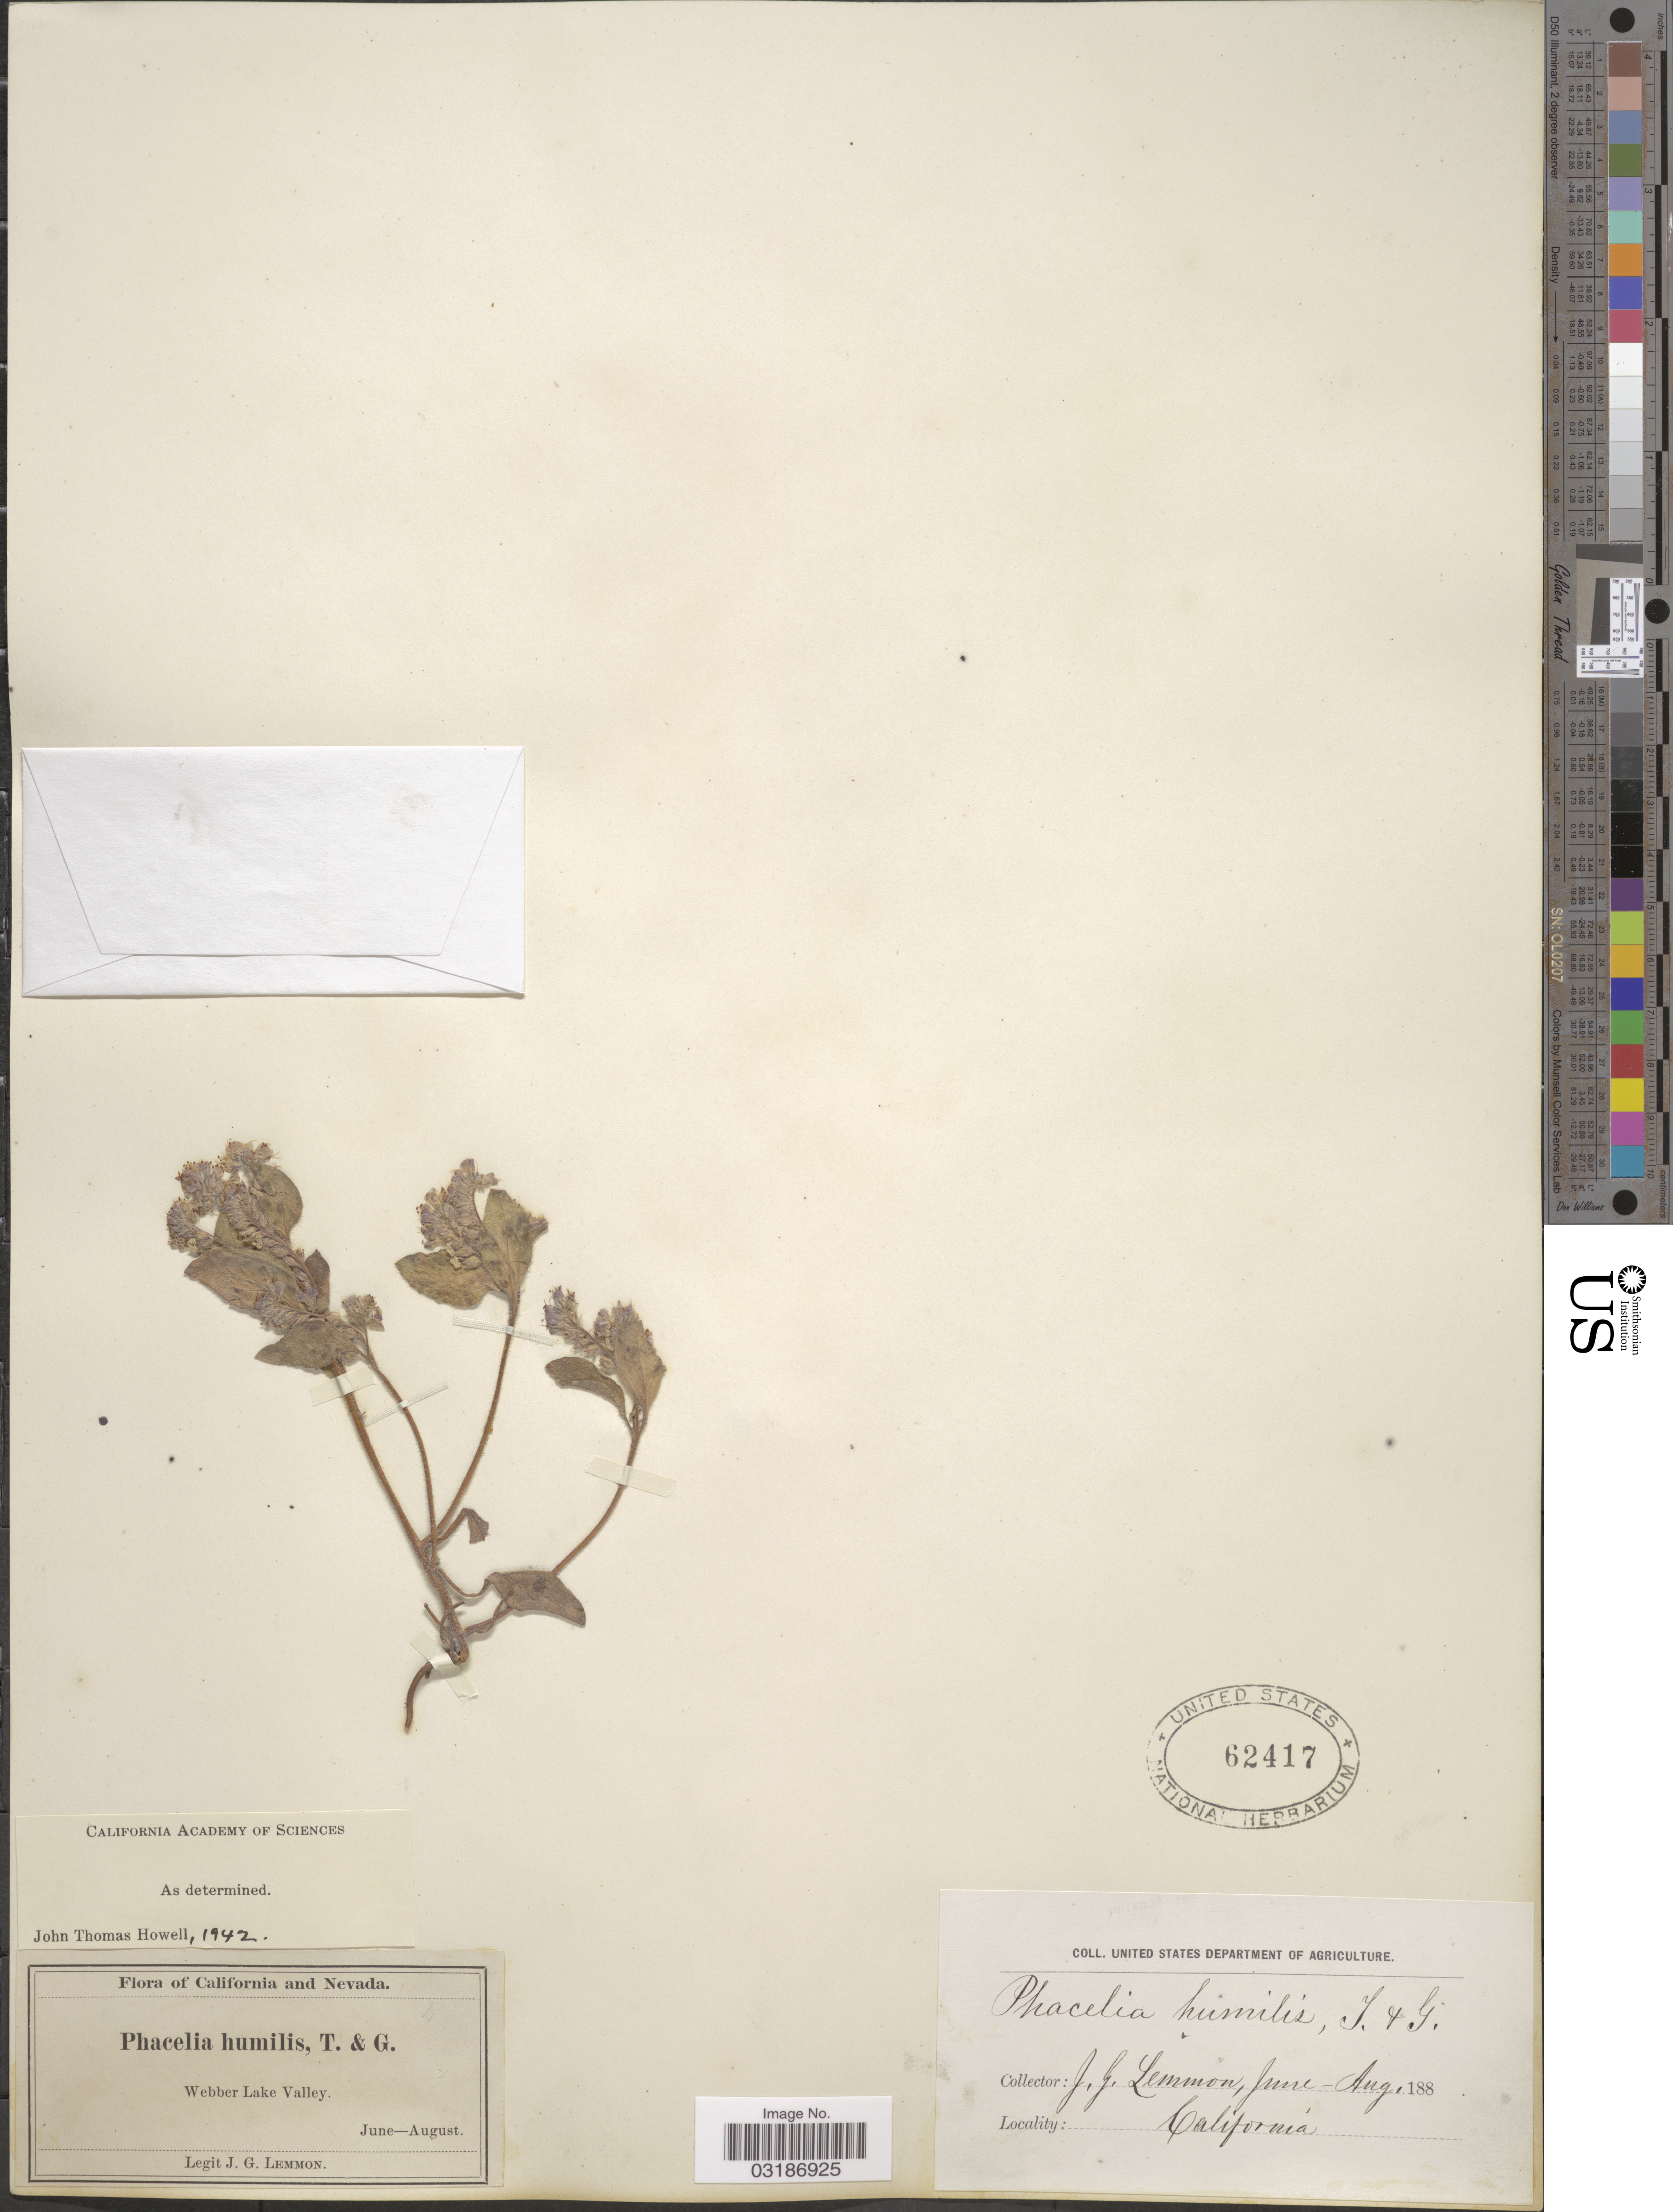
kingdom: Plantae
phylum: Tracheophyta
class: Magnoliopsida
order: Boraginales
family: Hydrophyllaceae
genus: Phacelia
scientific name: Phacelia humilis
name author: Torr. & A. Gray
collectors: J. Lemmon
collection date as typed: June-August 188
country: United States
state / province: California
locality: Webber Lake Valley.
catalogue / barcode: US 62417